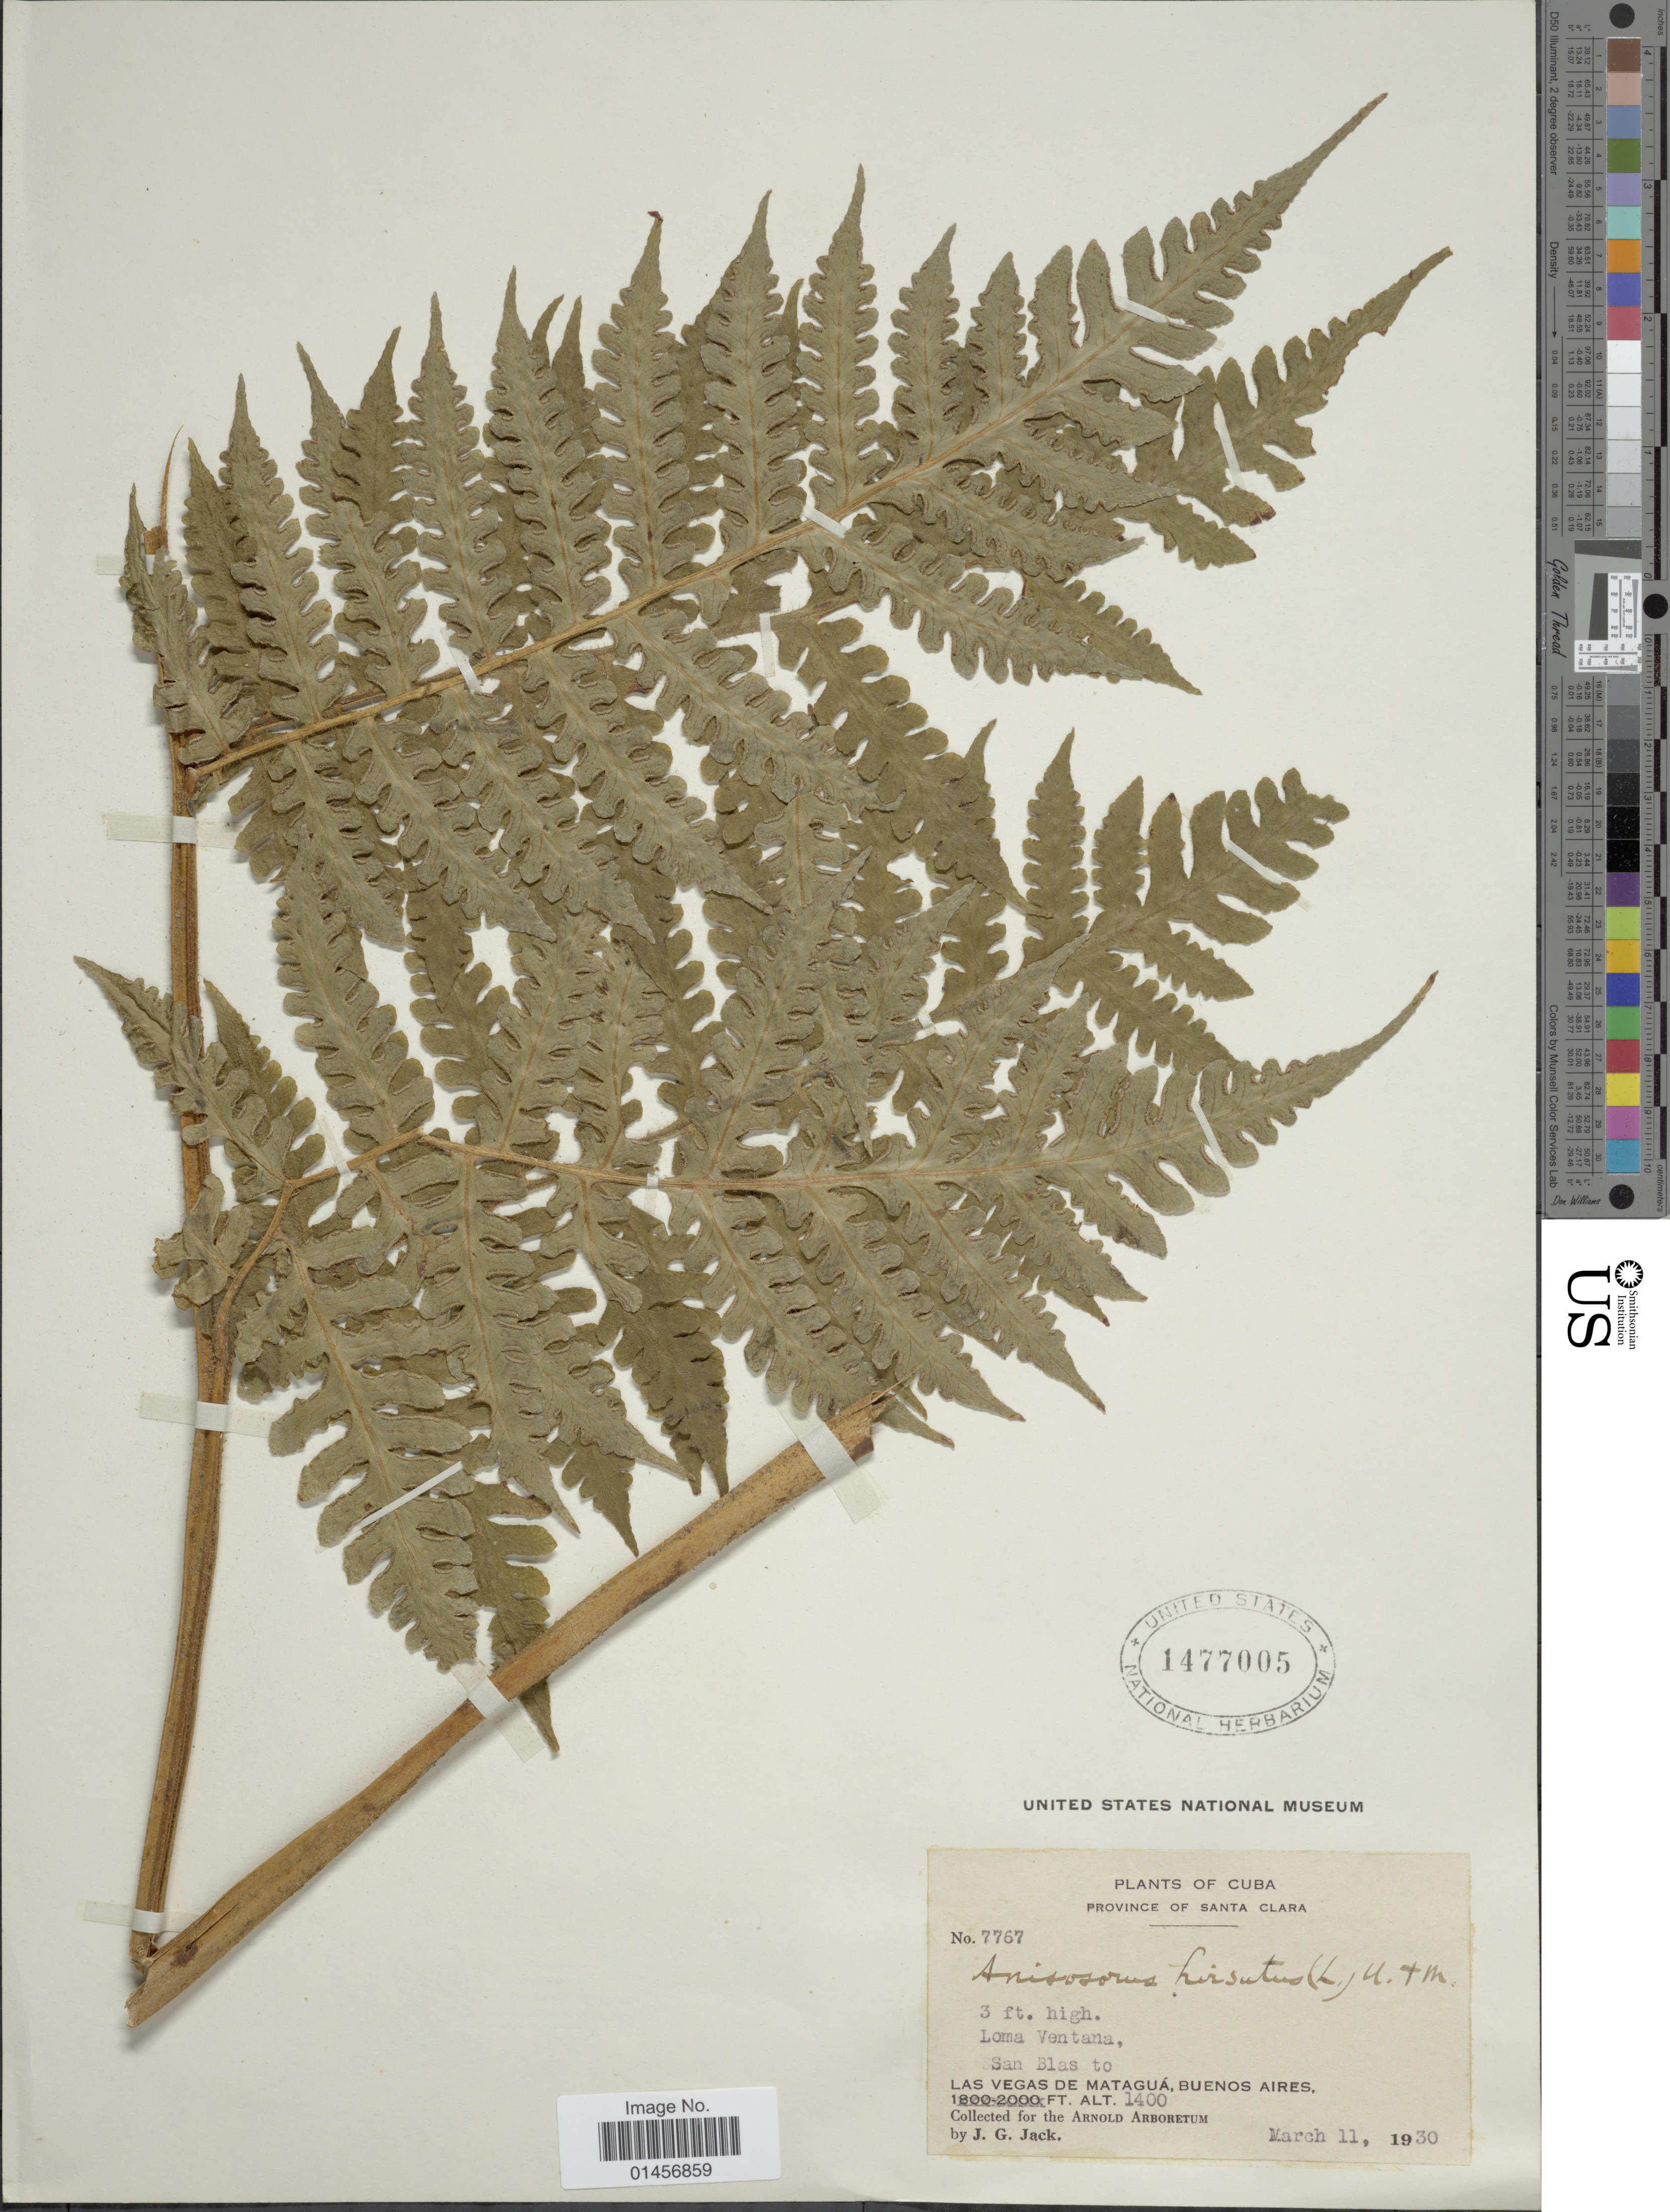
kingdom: Plantae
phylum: Tracheophyta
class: Polypodiopsida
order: Polypodiales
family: Lonchitidaceae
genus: Lonchitis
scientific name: Lonchitis hirsuta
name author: L.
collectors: J. G. Jack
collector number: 7767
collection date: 1930-03-11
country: Cuba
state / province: Santa Clara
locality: Cuba, Santa Clara, Loma Ventana, San Blas to Las Vegas de Matagua, Buenos Aires.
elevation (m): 427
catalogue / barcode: US 1477005